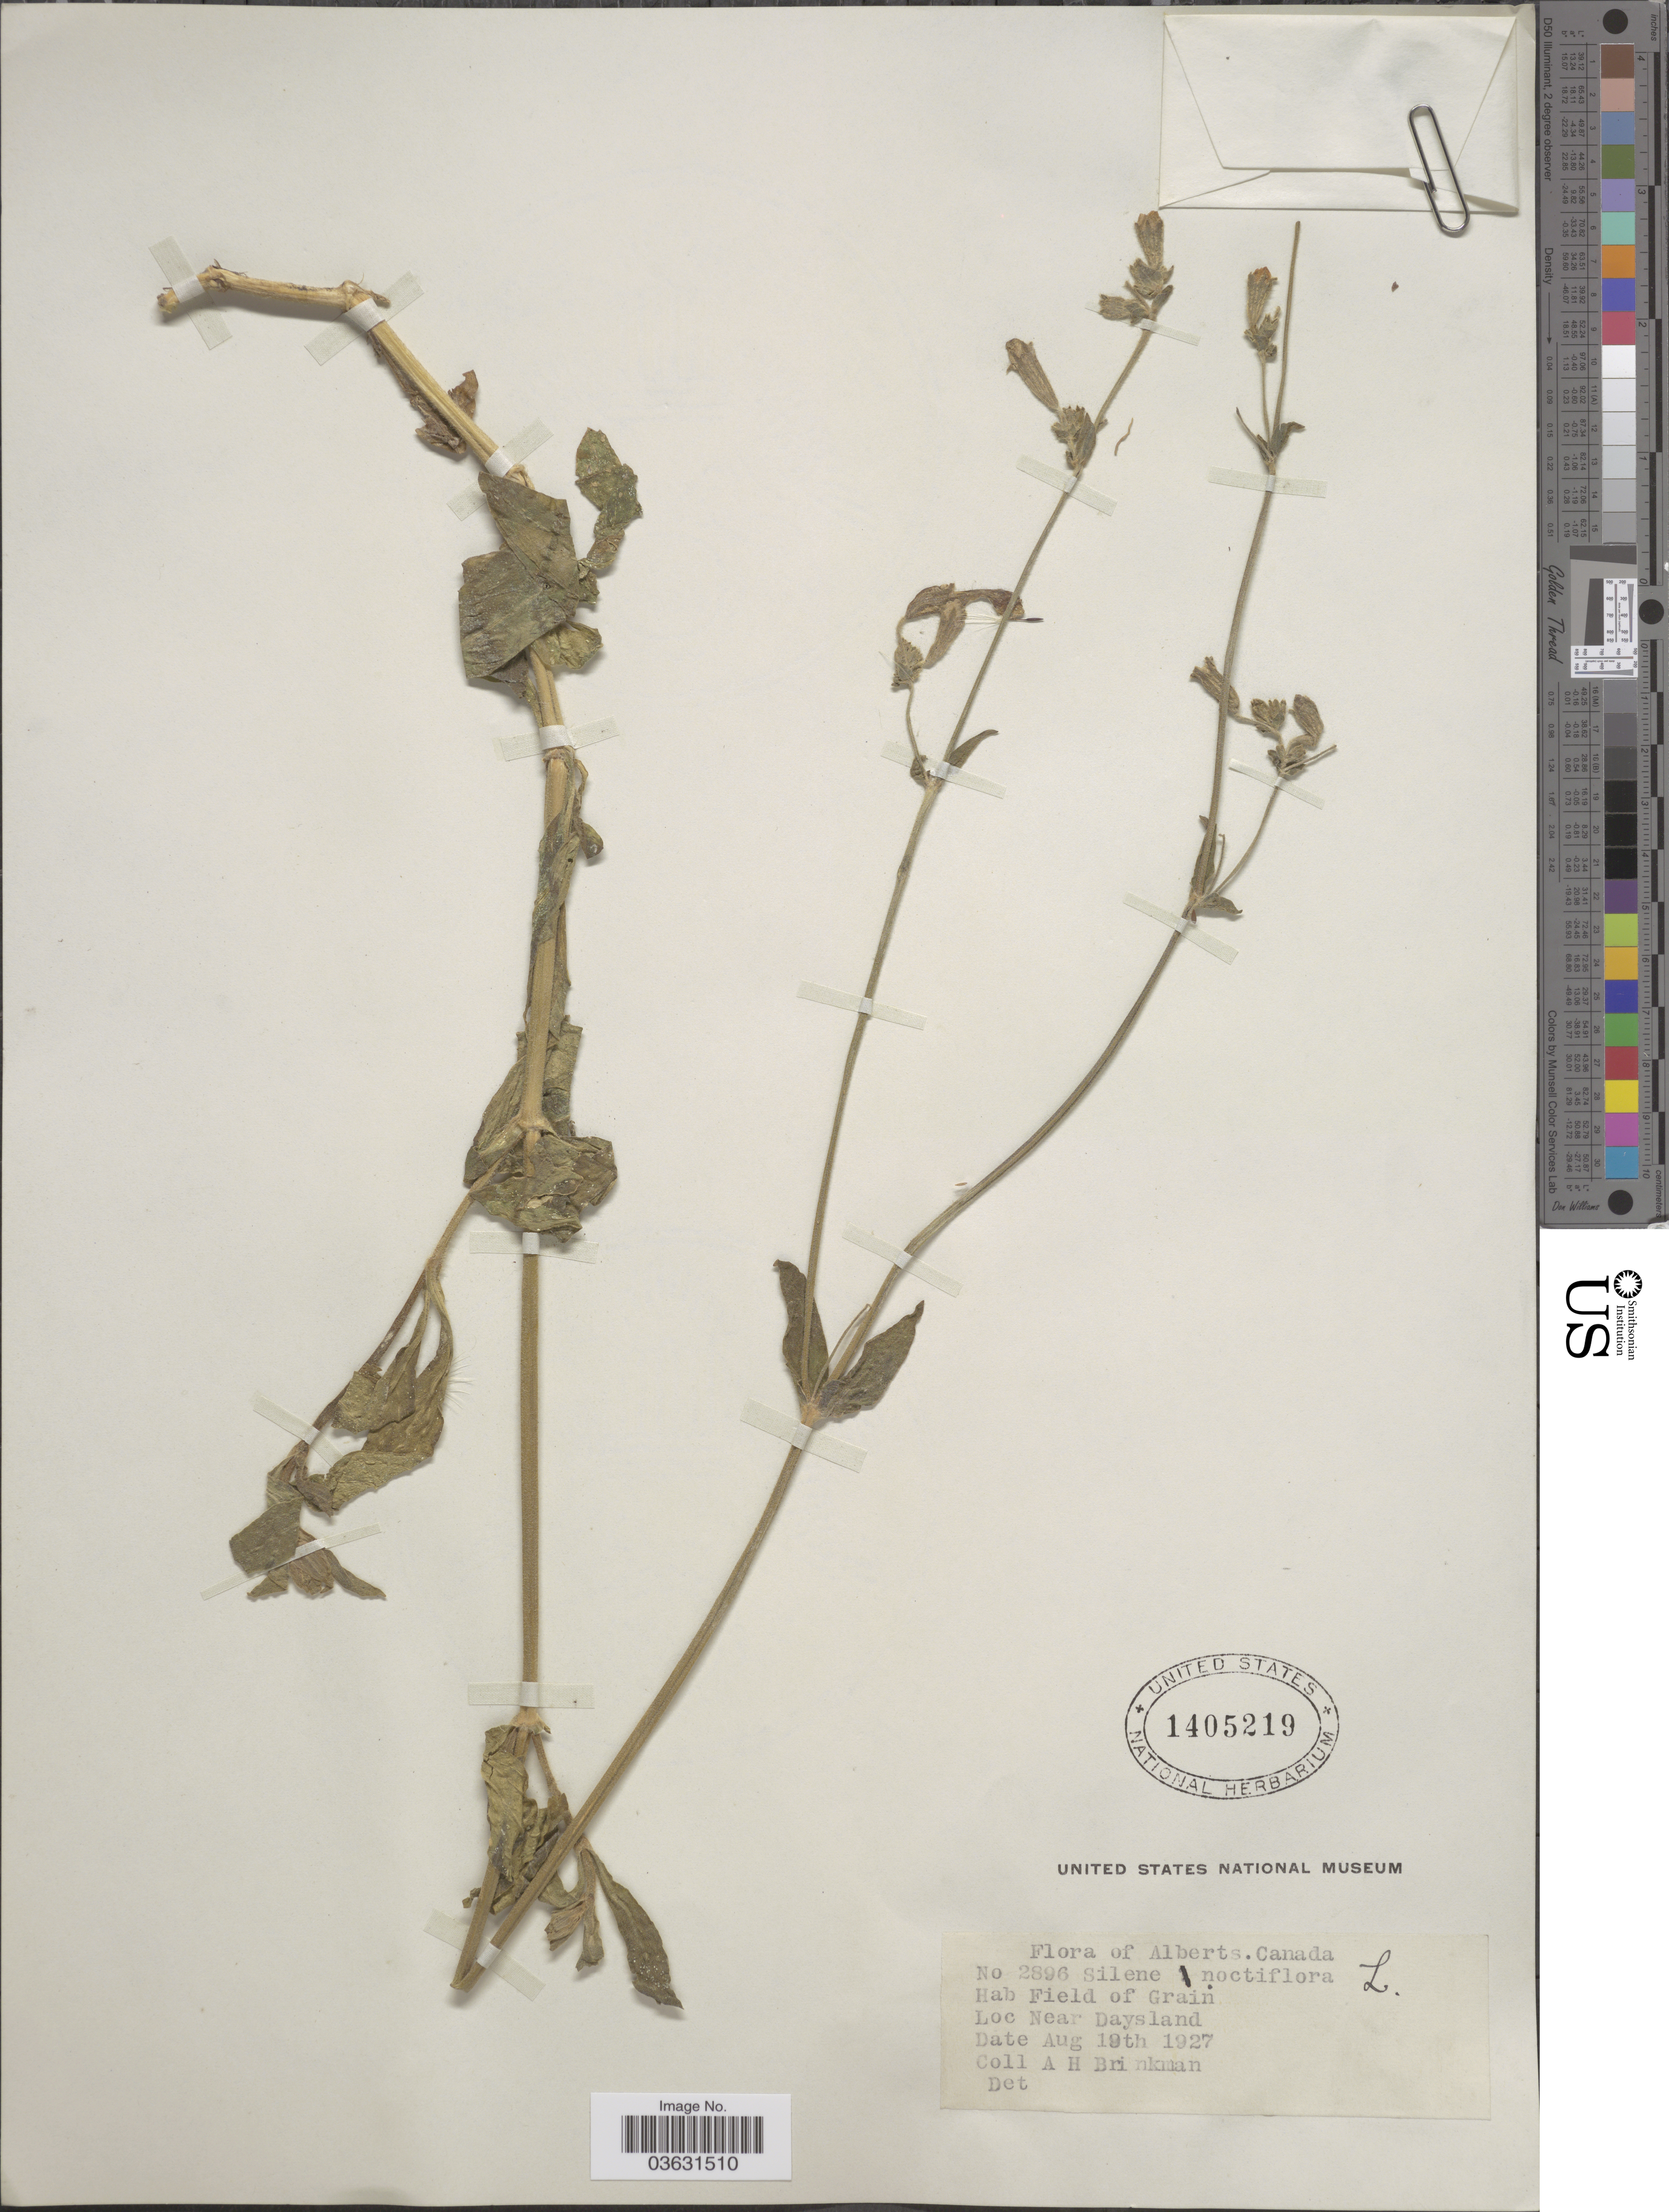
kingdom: Plantae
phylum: Tracheophyta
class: Magnoliopsida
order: Caryophyllales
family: Caryophyllaceae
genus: Silene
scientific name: Silene noctiflora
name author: L.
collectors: A. Brinkman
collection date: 1927-08-19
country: Canada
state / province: Alberta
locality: Field of Grain. Near Daysland.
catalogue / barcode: US 1405219